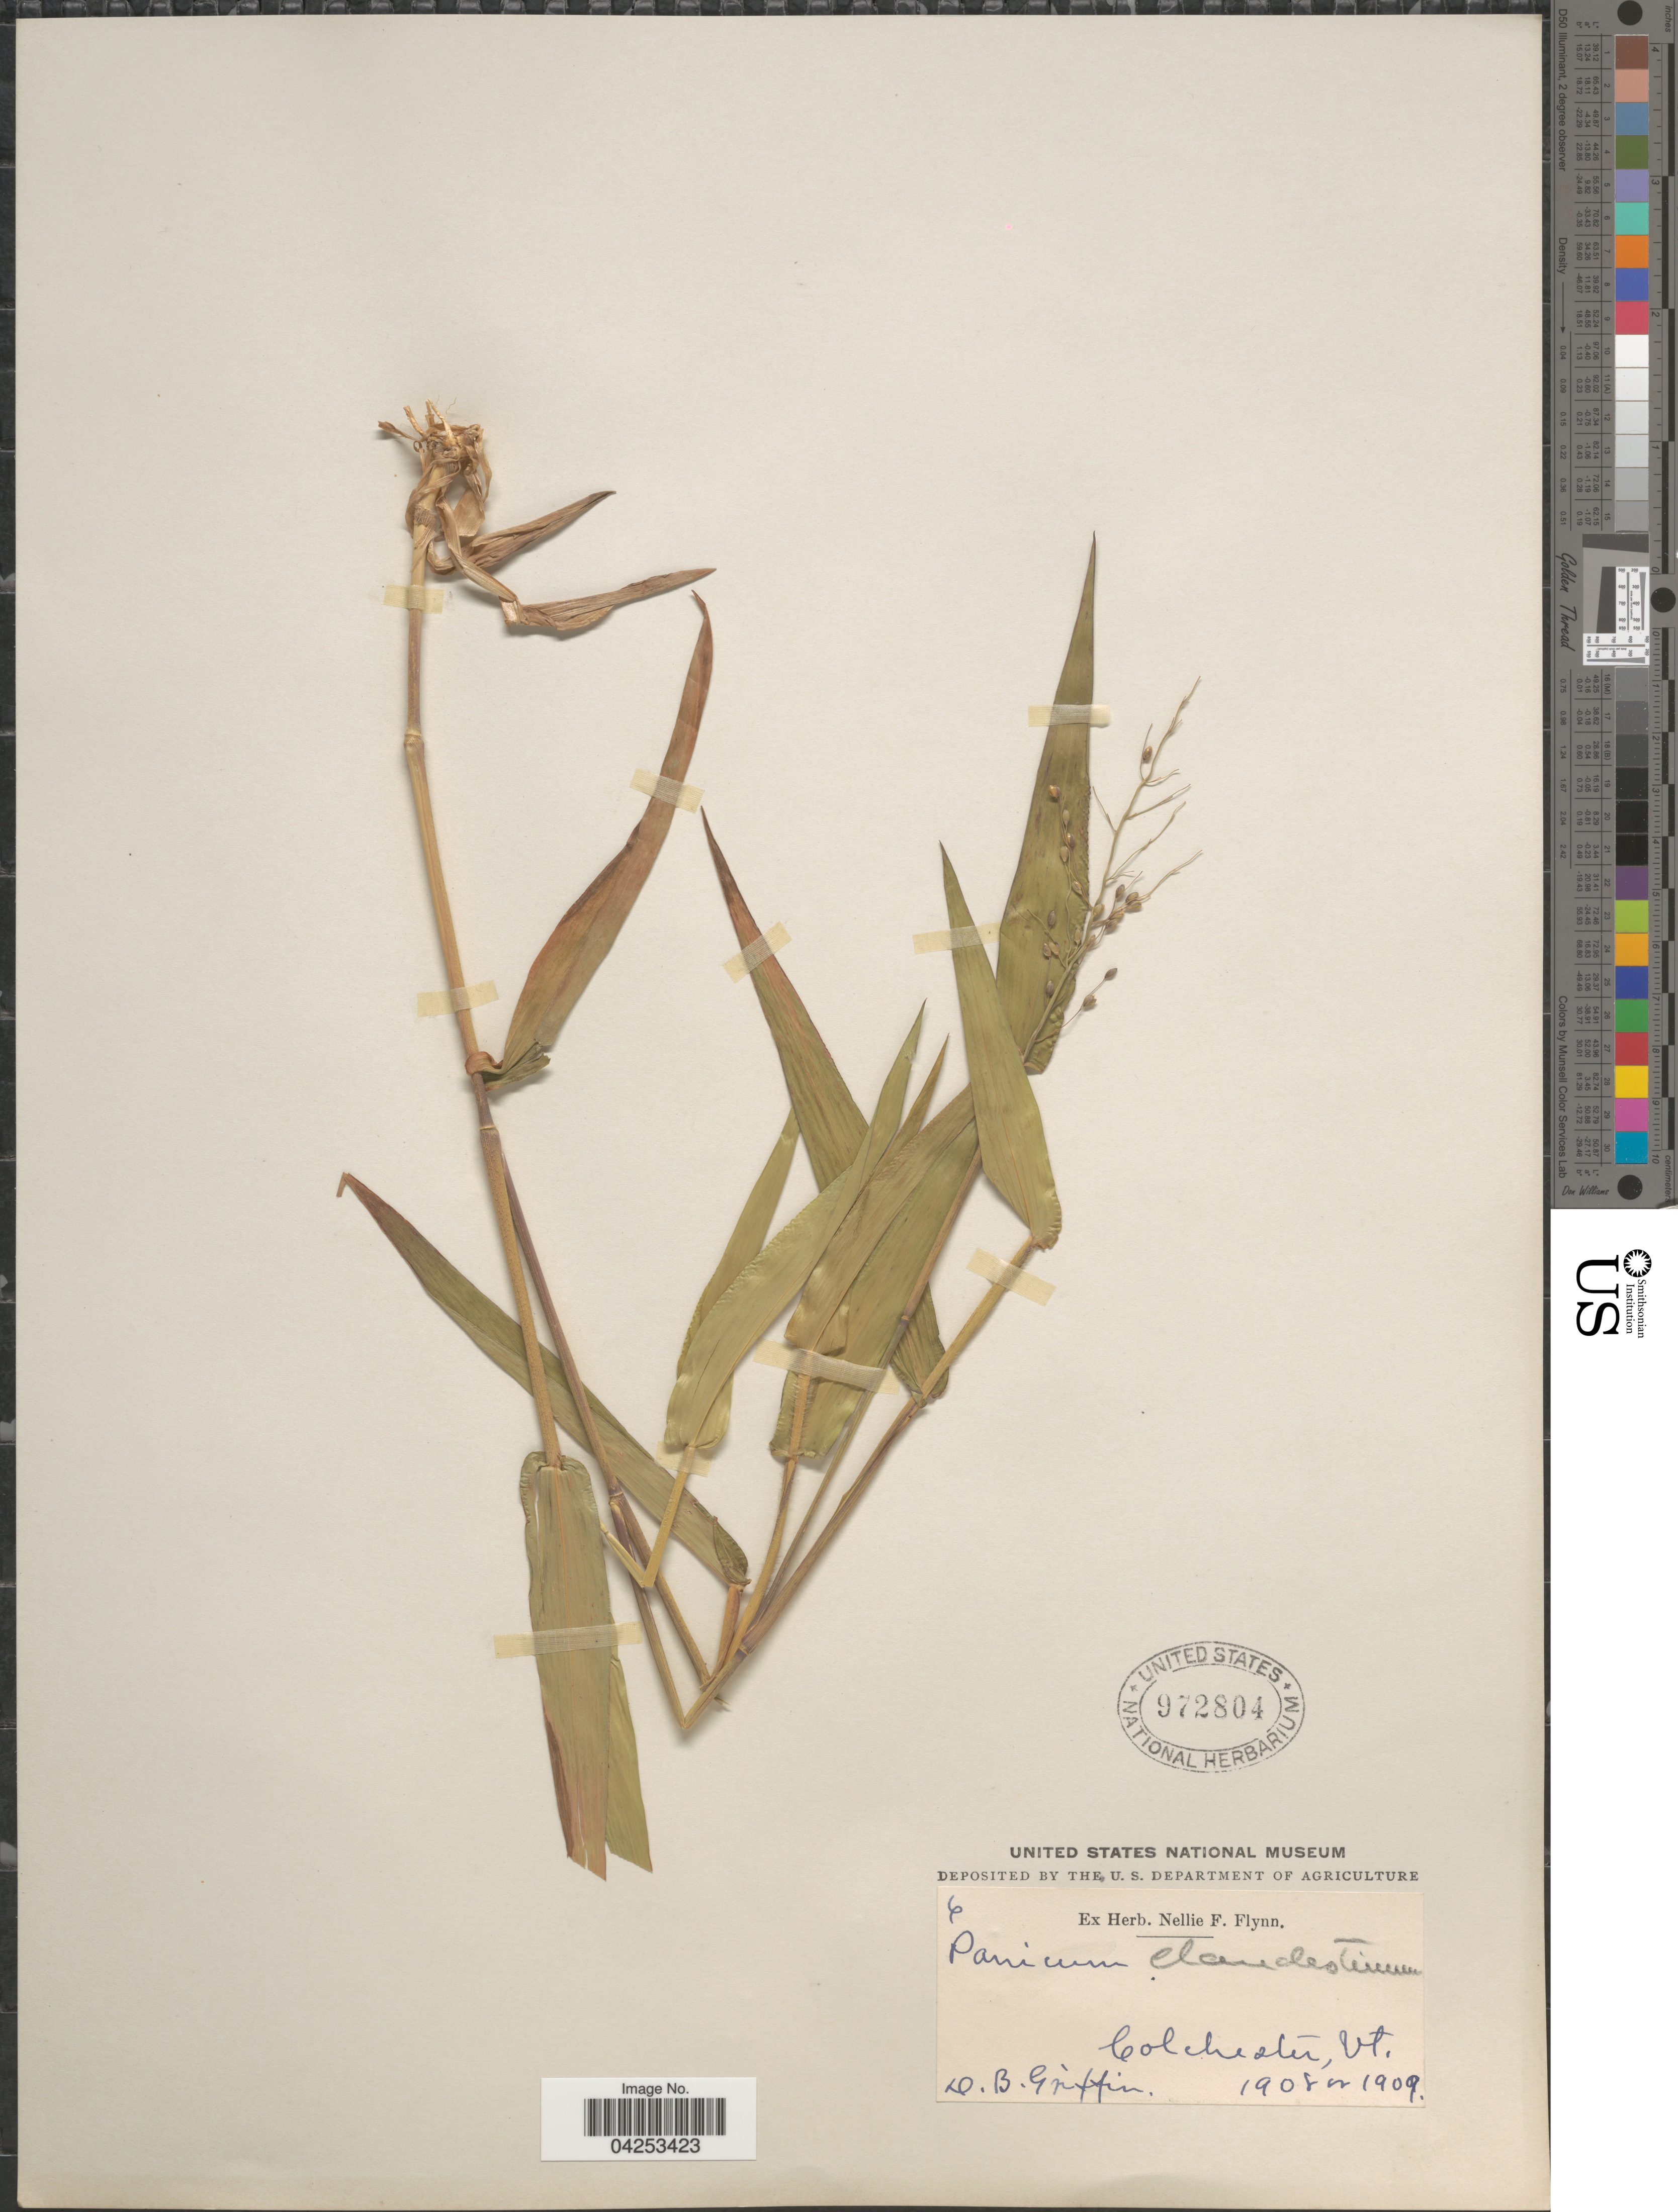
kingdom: Plantae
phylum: Tracheophyta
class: Liliopsida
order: Poales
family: Poaceae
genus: Dichanthelium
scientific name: Dichanthelium clandestinum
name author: (L.) Gould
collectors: D. Griffin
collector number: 6*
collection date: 1908/1909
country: United States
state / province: Vermont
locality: Colchester.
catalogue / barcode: US 972804